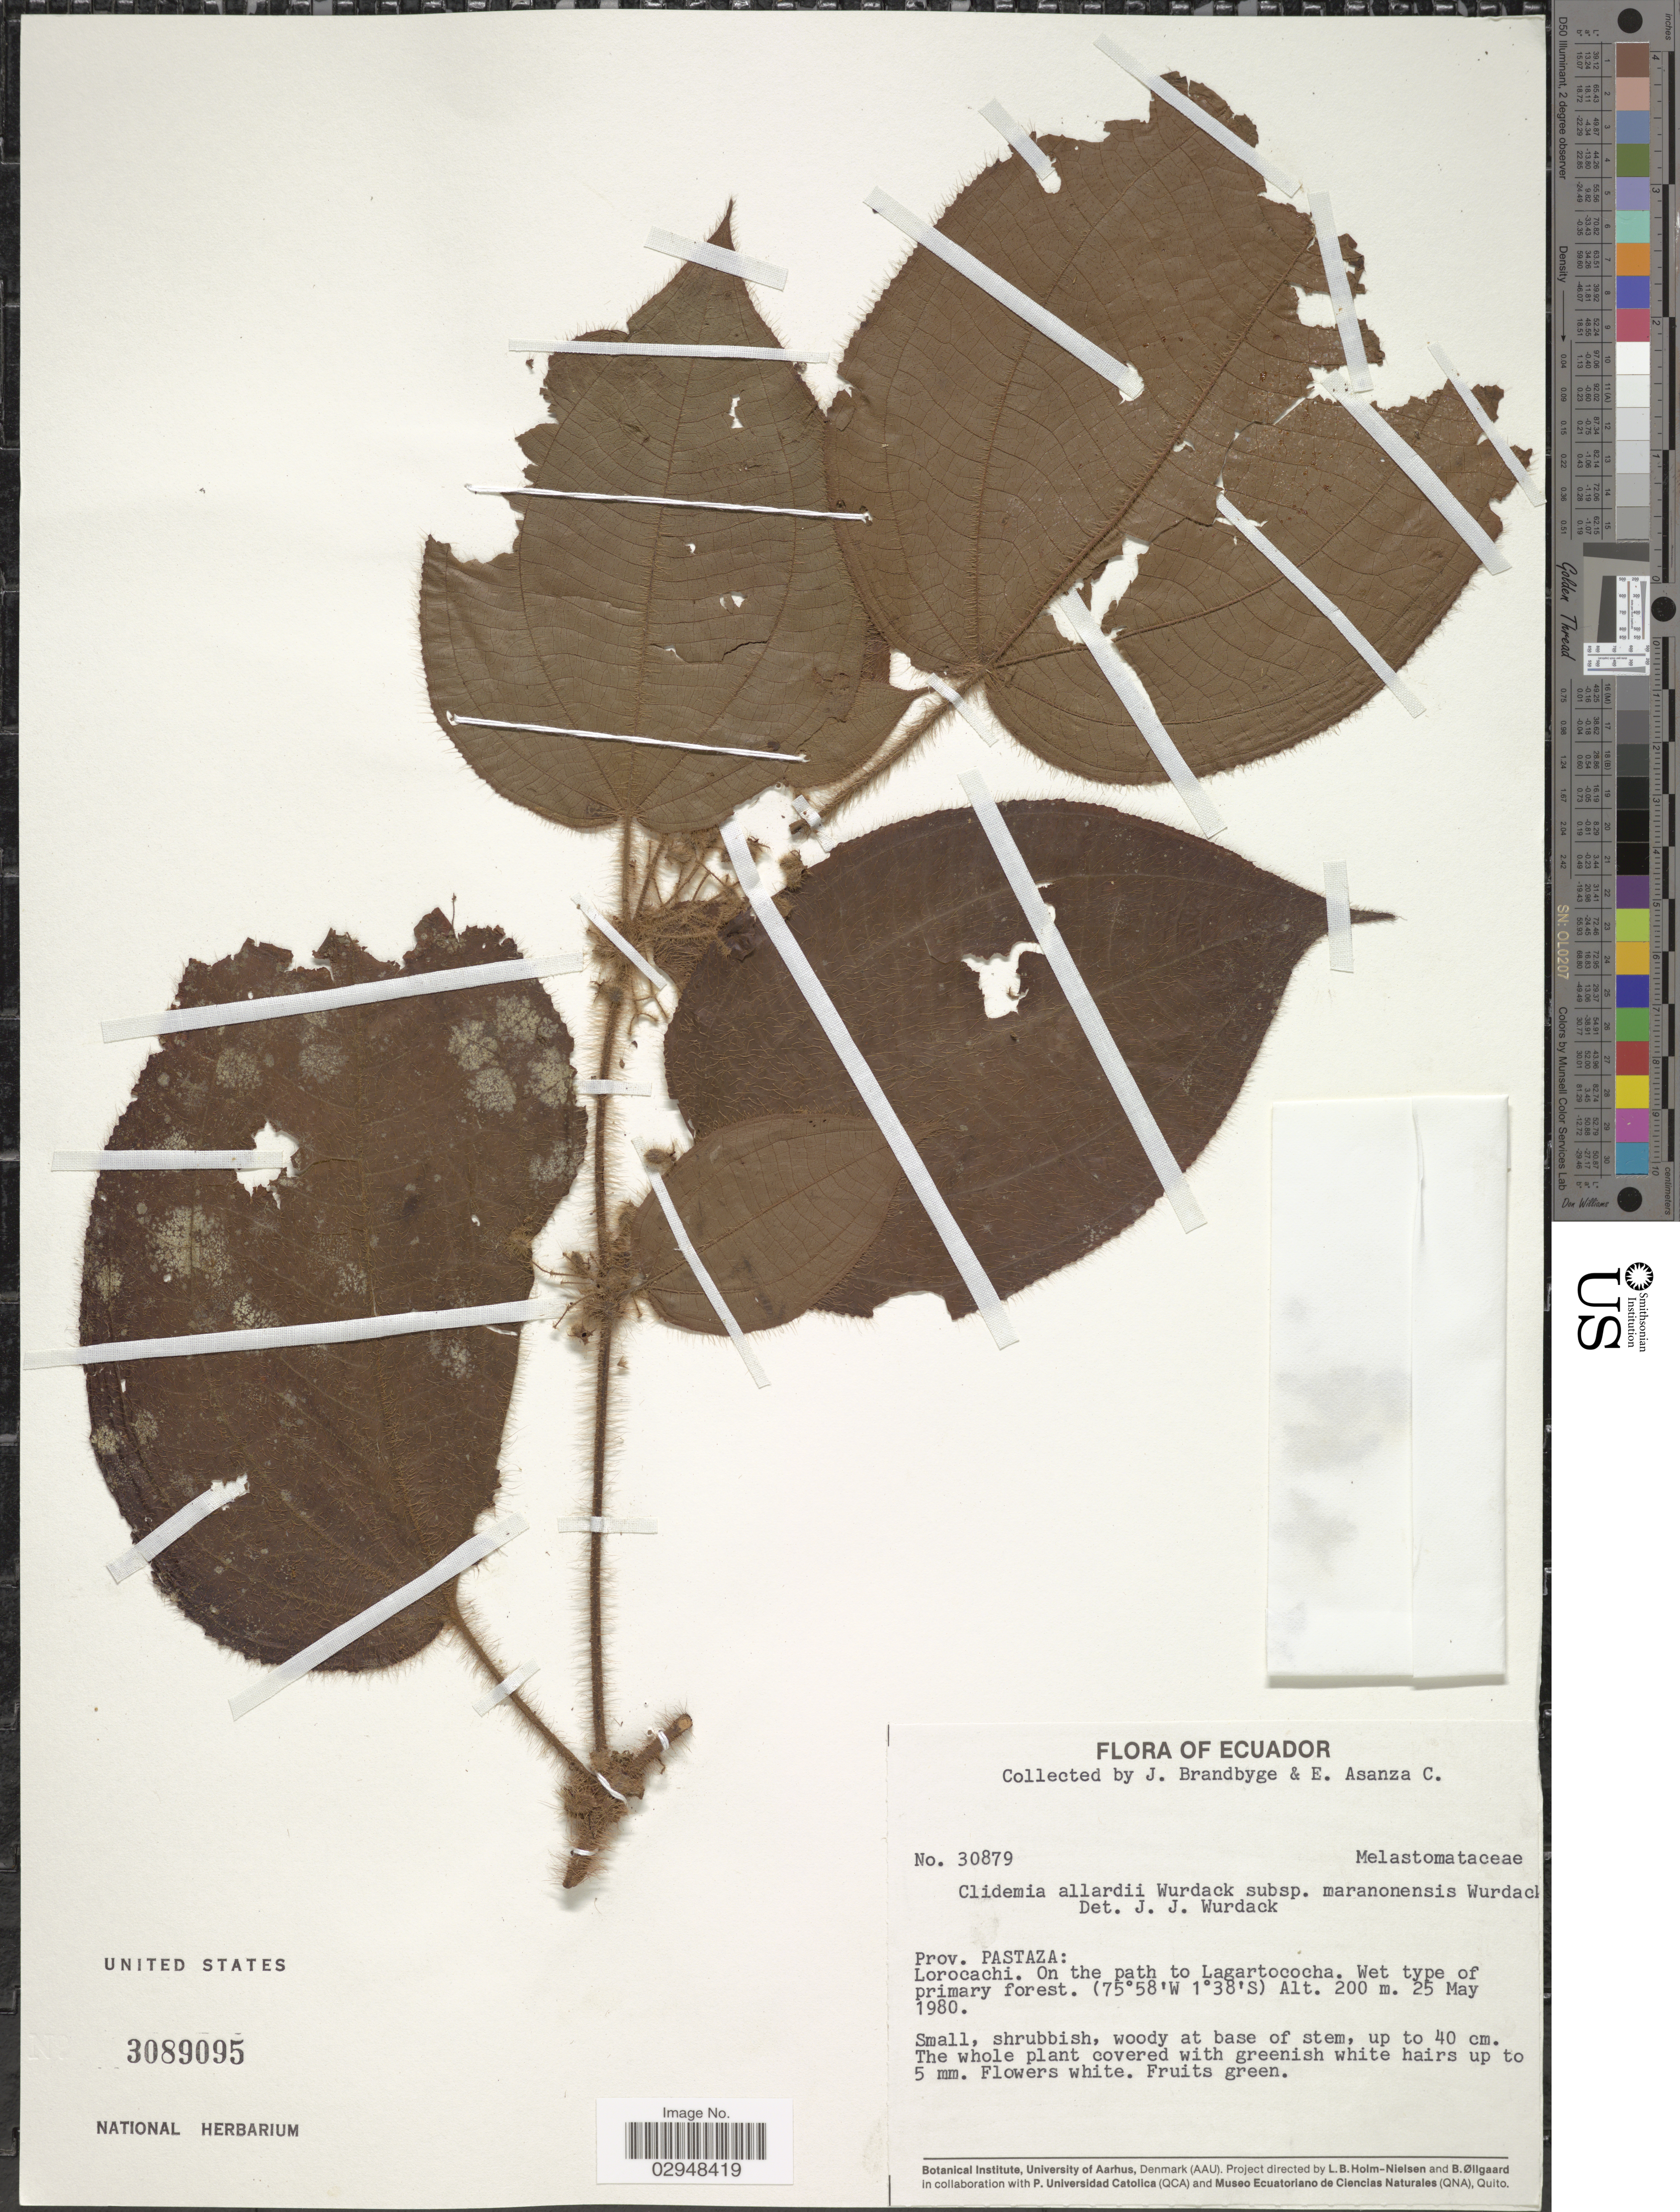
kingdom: Plantae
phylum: Tracheophyta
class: Magnoliopsida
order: Myrtales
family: Melastomataceae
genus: Clidemia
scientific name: Clidemia allardii subsp. allardii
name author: Wurdack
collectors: J. Brandbyge & E. Asanza C.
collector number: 30879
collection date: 1980-05-25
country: Ecuador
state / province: Pastaza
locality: Lorocachi, on the path to Lagartococha.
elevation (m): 200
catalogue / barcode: US 3089095